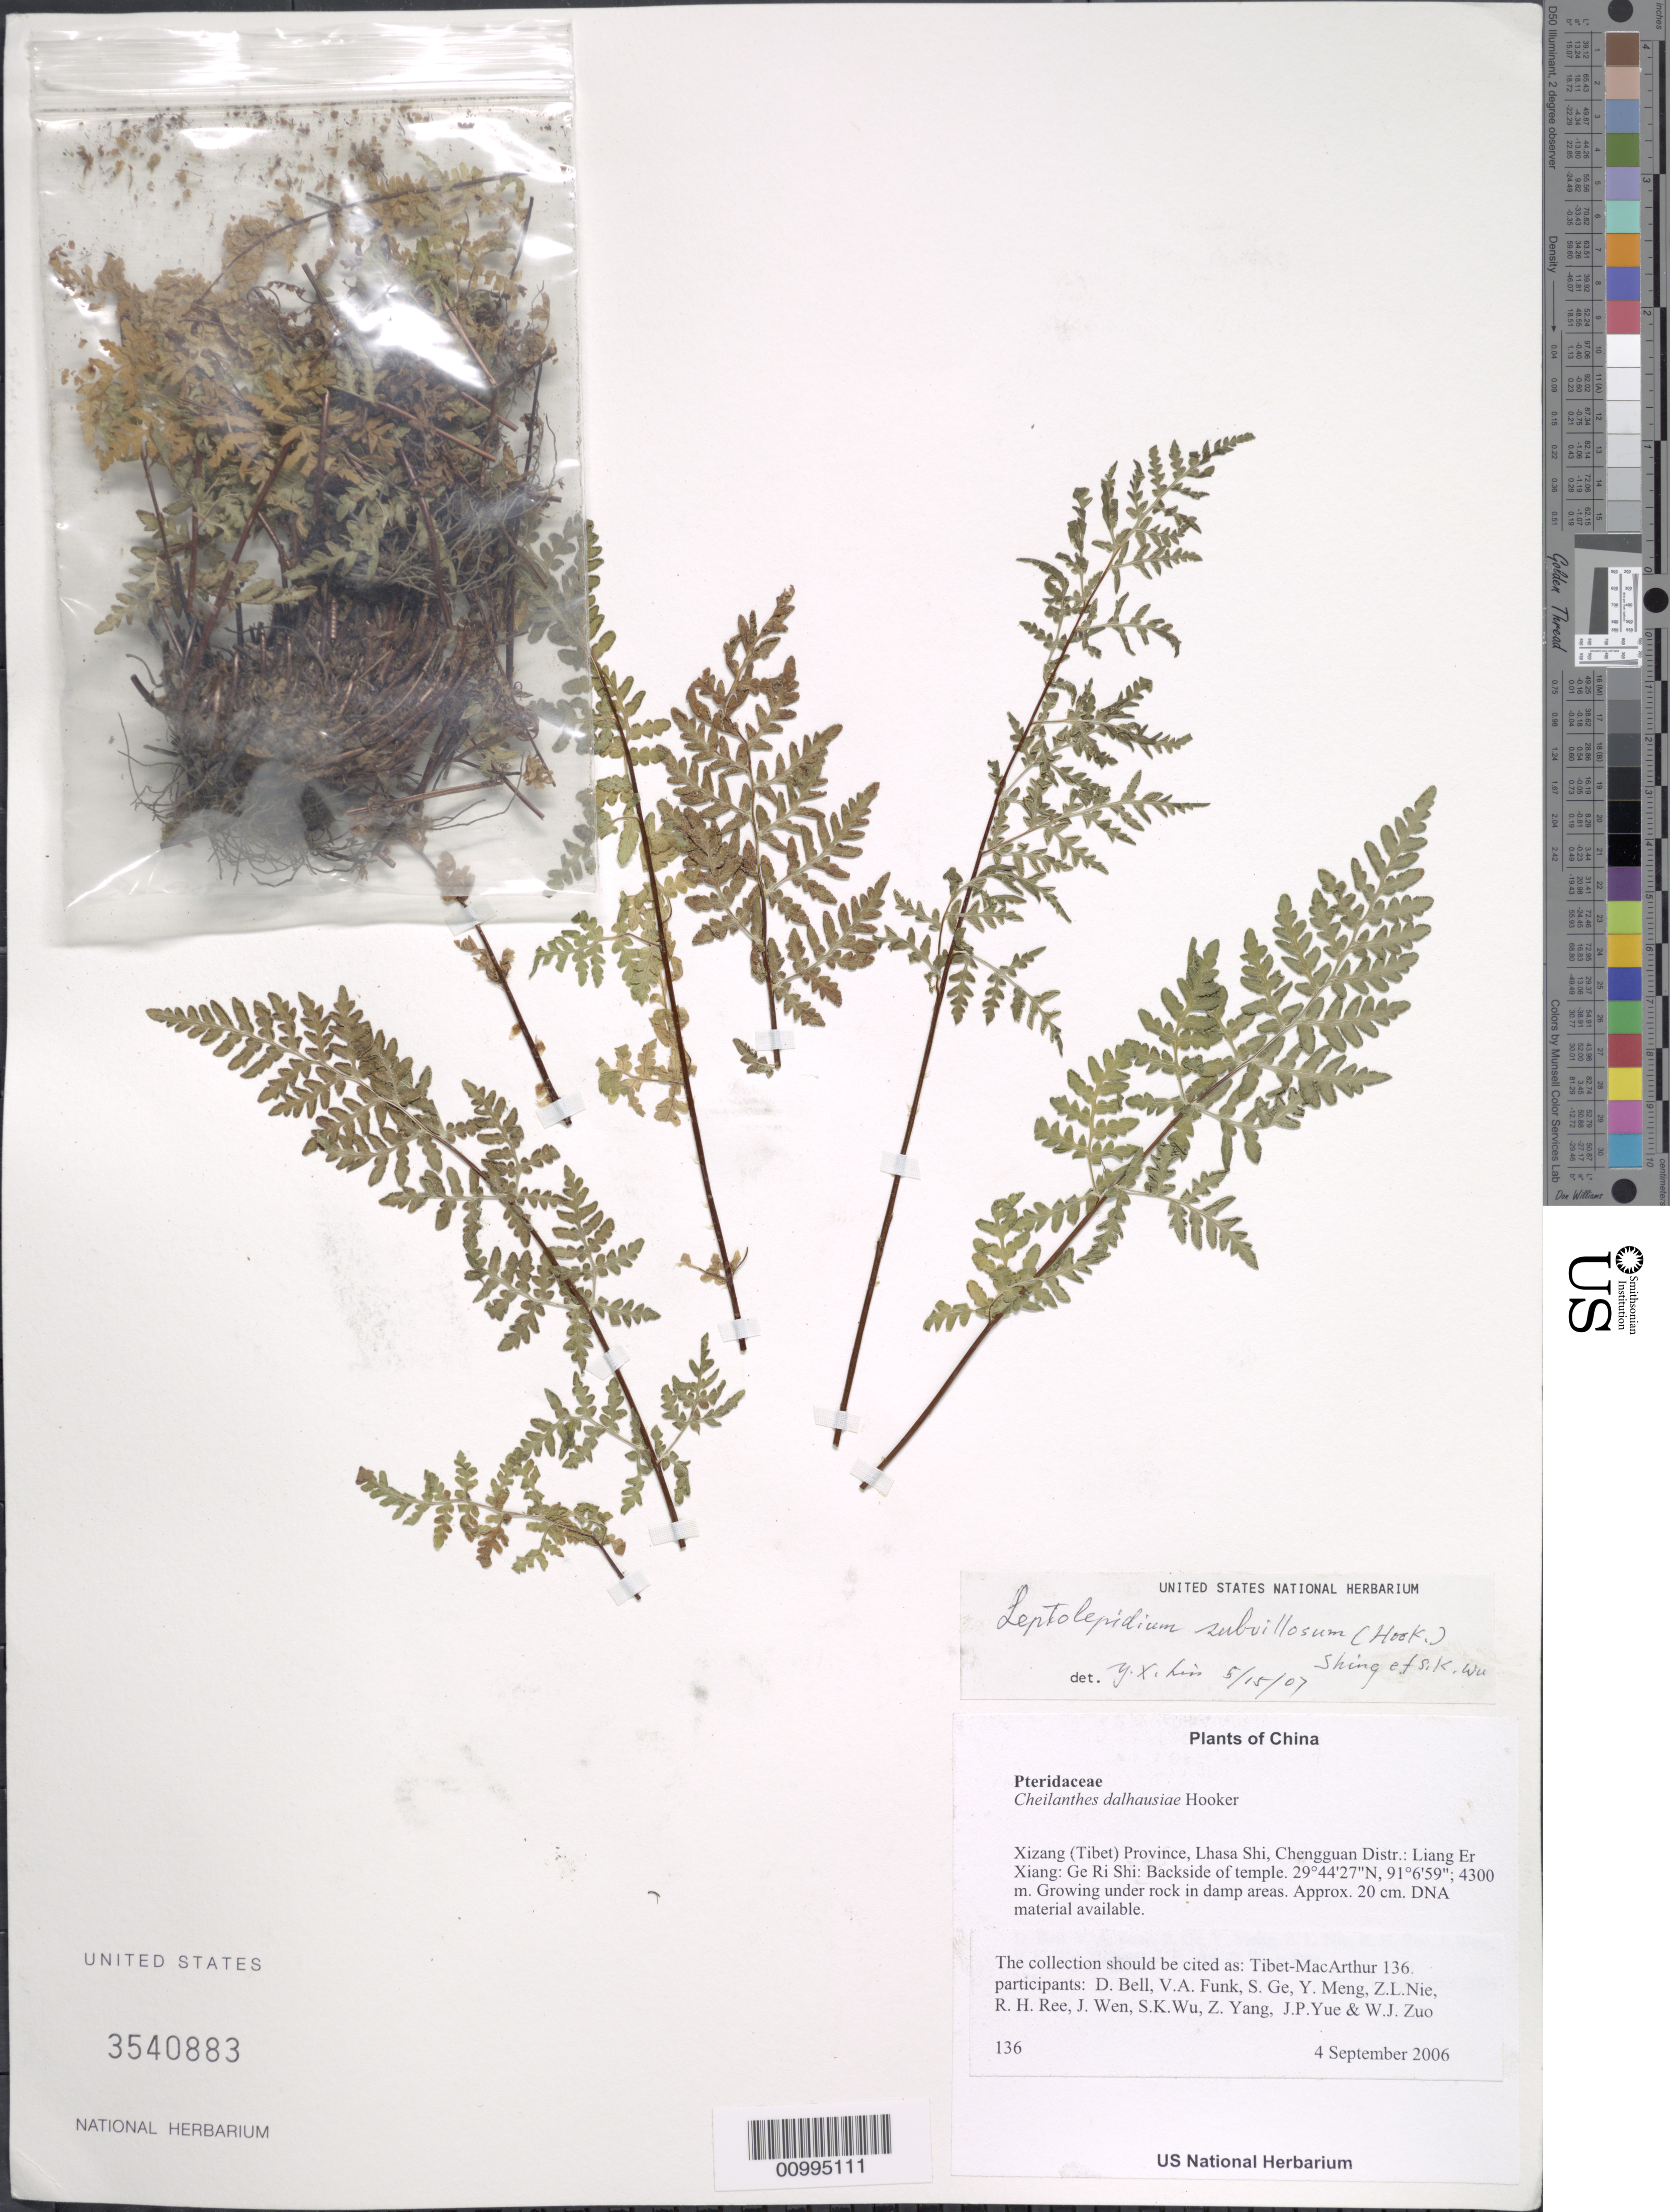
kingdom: Plantae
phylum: Tracheophyta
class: Polypodiopsida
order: Polypodiales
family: Pteridaceae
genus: Cheilanthes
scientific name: Cheilanthes subvillosum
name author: Hook.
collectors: Tibet-MacArthur, D. A. Bell, V. Funk, S. Ge, Y. Meng, Z. Nie, R. Ree, J. Wen, S. K. Wu, Z. Yang, J. Yue & W. Zuo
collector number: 136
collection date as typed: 04 Sep 2006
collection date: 2006-09-04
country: China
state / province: Xizang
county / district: Lhasa Shi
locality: Chengguan Distr.: Liang Er Xiang: Ge Ri Shi. Backside of temple.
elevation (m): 4300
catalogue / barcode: US 3540883